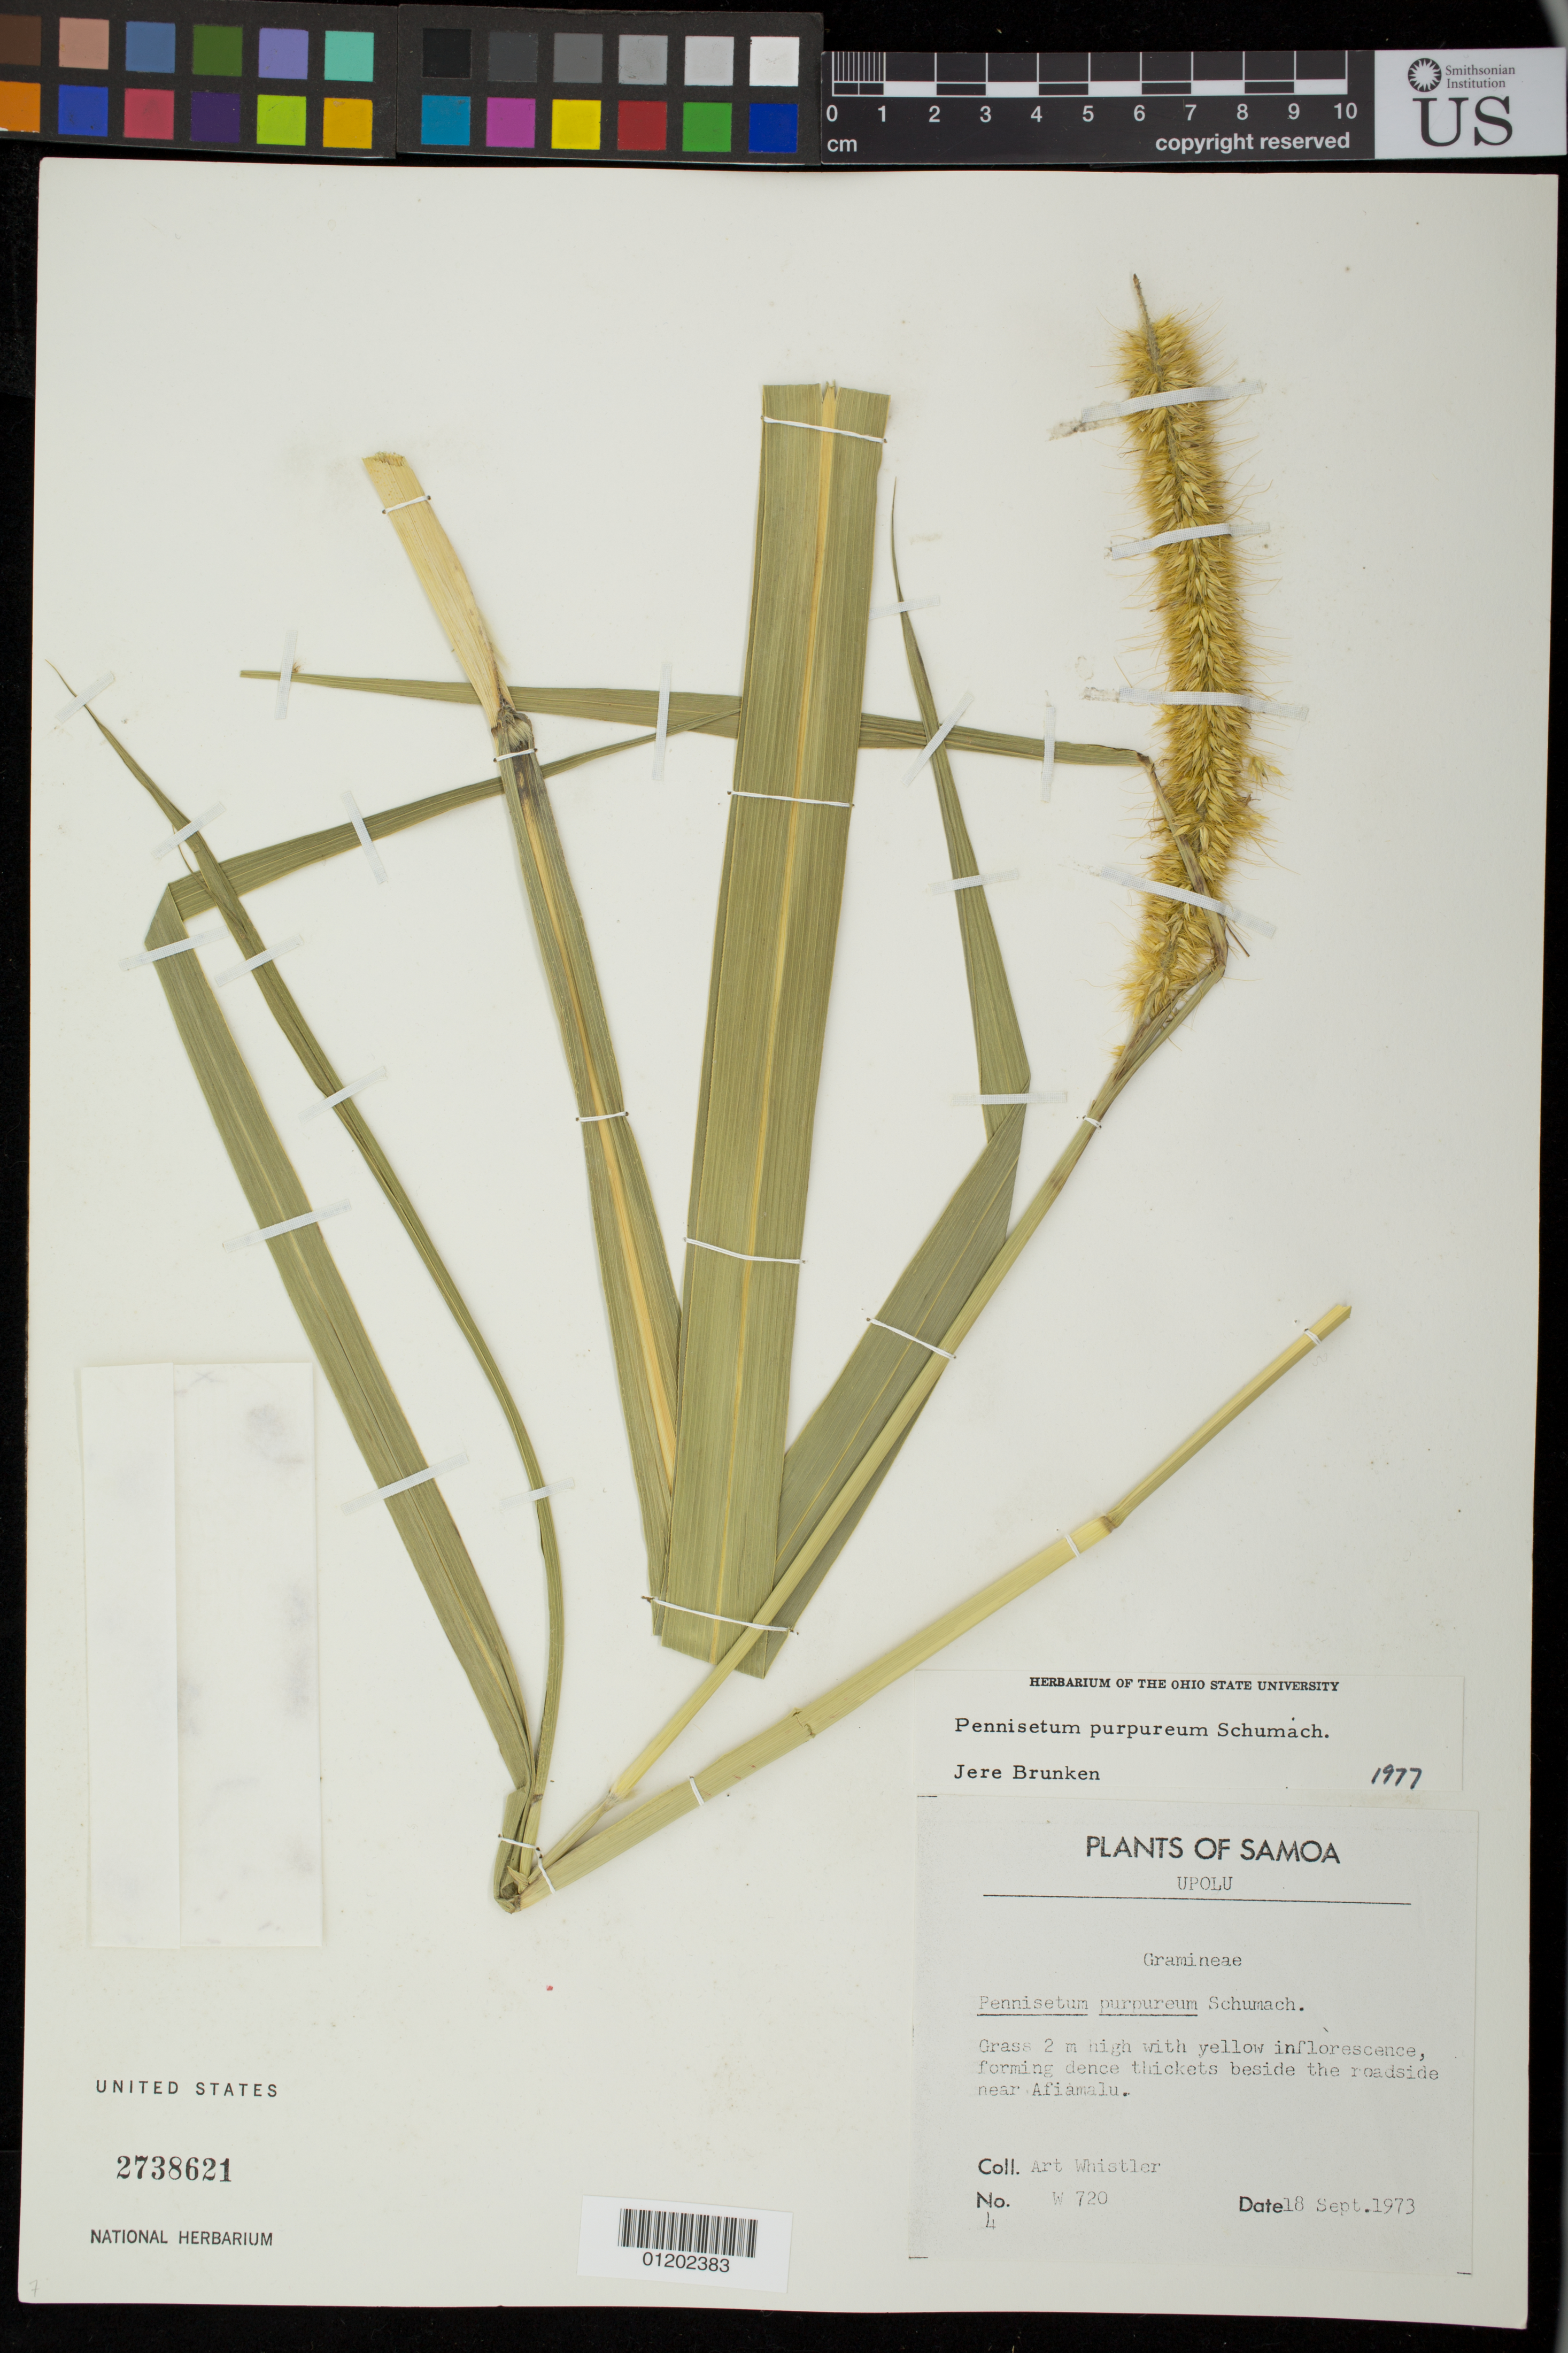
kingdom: Plantae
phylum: Tracheophyta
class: Liliopsida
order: Poales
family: Poaceae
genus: Cenchrus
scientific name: Cenchrus purpureus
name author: (Schumach.) Morrone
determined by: Poaceae Reorganization Project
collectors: A. Whistler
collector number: W 720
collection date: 1973-09-18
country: Samoa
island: Upolu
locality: Near Afiamalu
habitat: beside the roadside.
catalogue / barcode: US 2738621